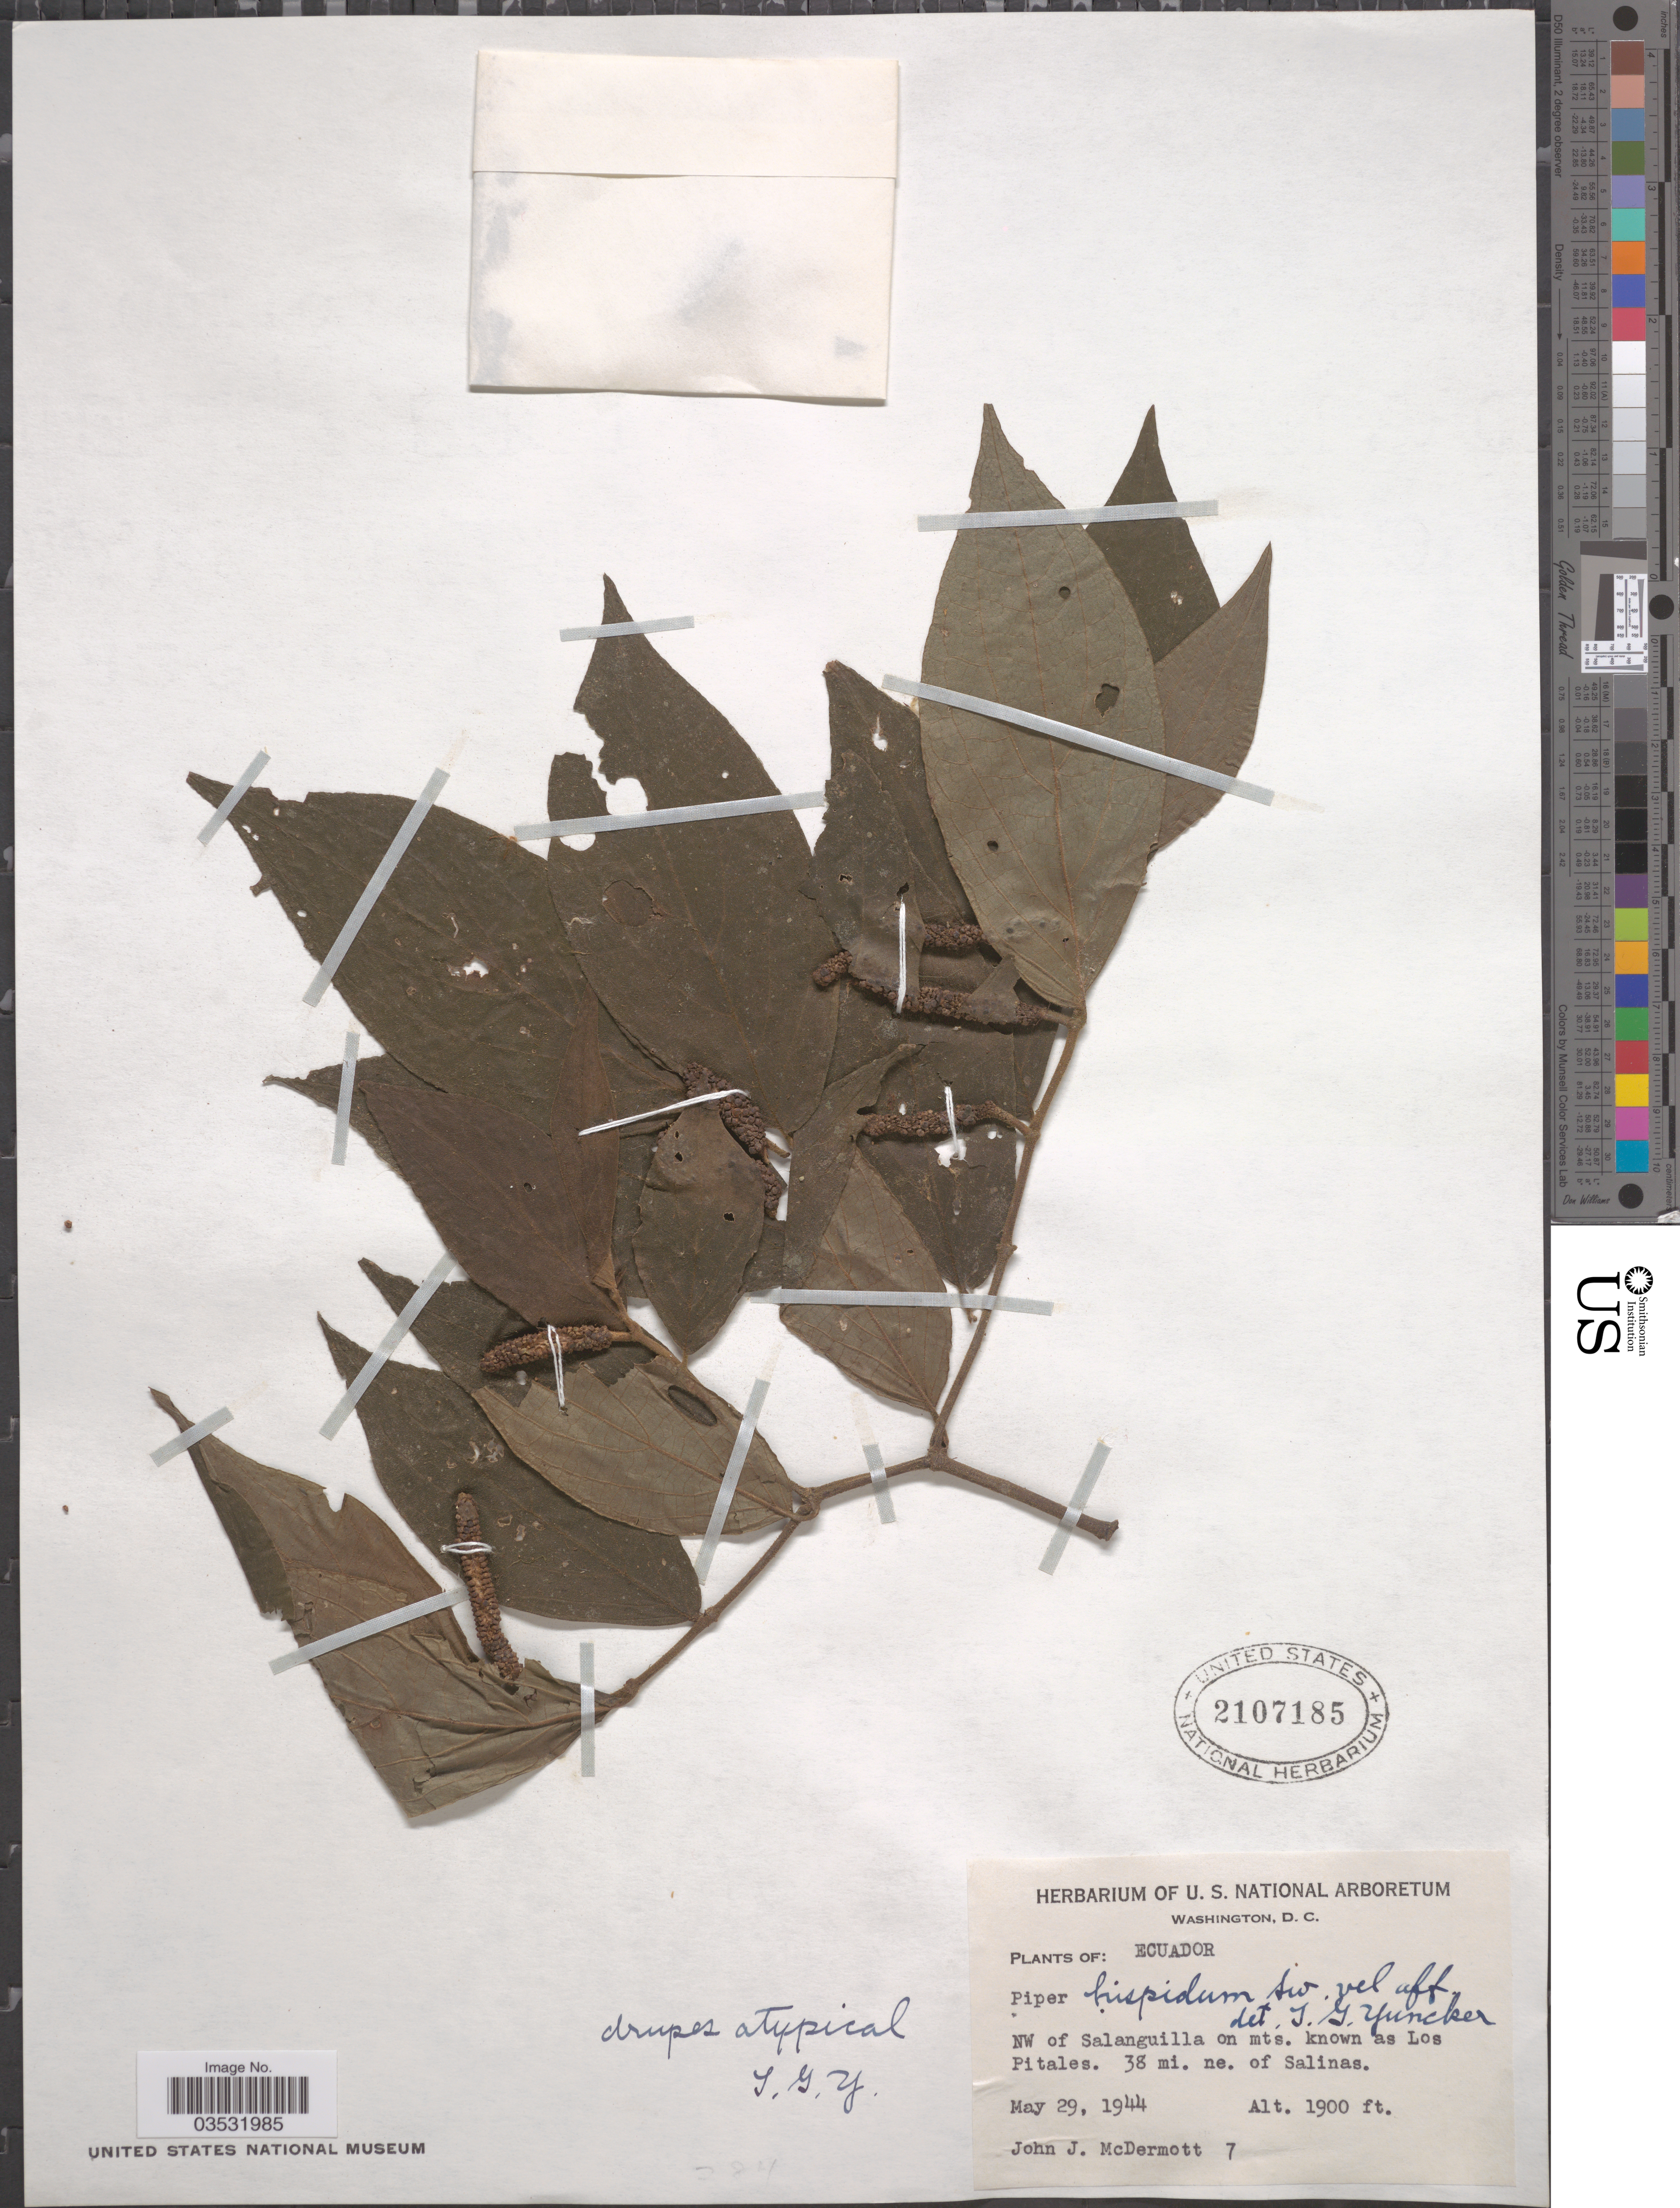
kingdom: Plantae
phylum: Tracheophyta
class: Magnoliopsida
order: Piperales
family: Piperaceae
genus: Piper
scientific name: Piper hispidum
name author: Sw.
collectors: J. McDermott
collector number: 7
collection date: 1944-05-29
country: Ecuador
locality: NW of Salanguilla on mts. know as Los Pitales. 38 mi. ne. of Salinas.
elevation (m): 579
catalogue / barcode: US 2107185